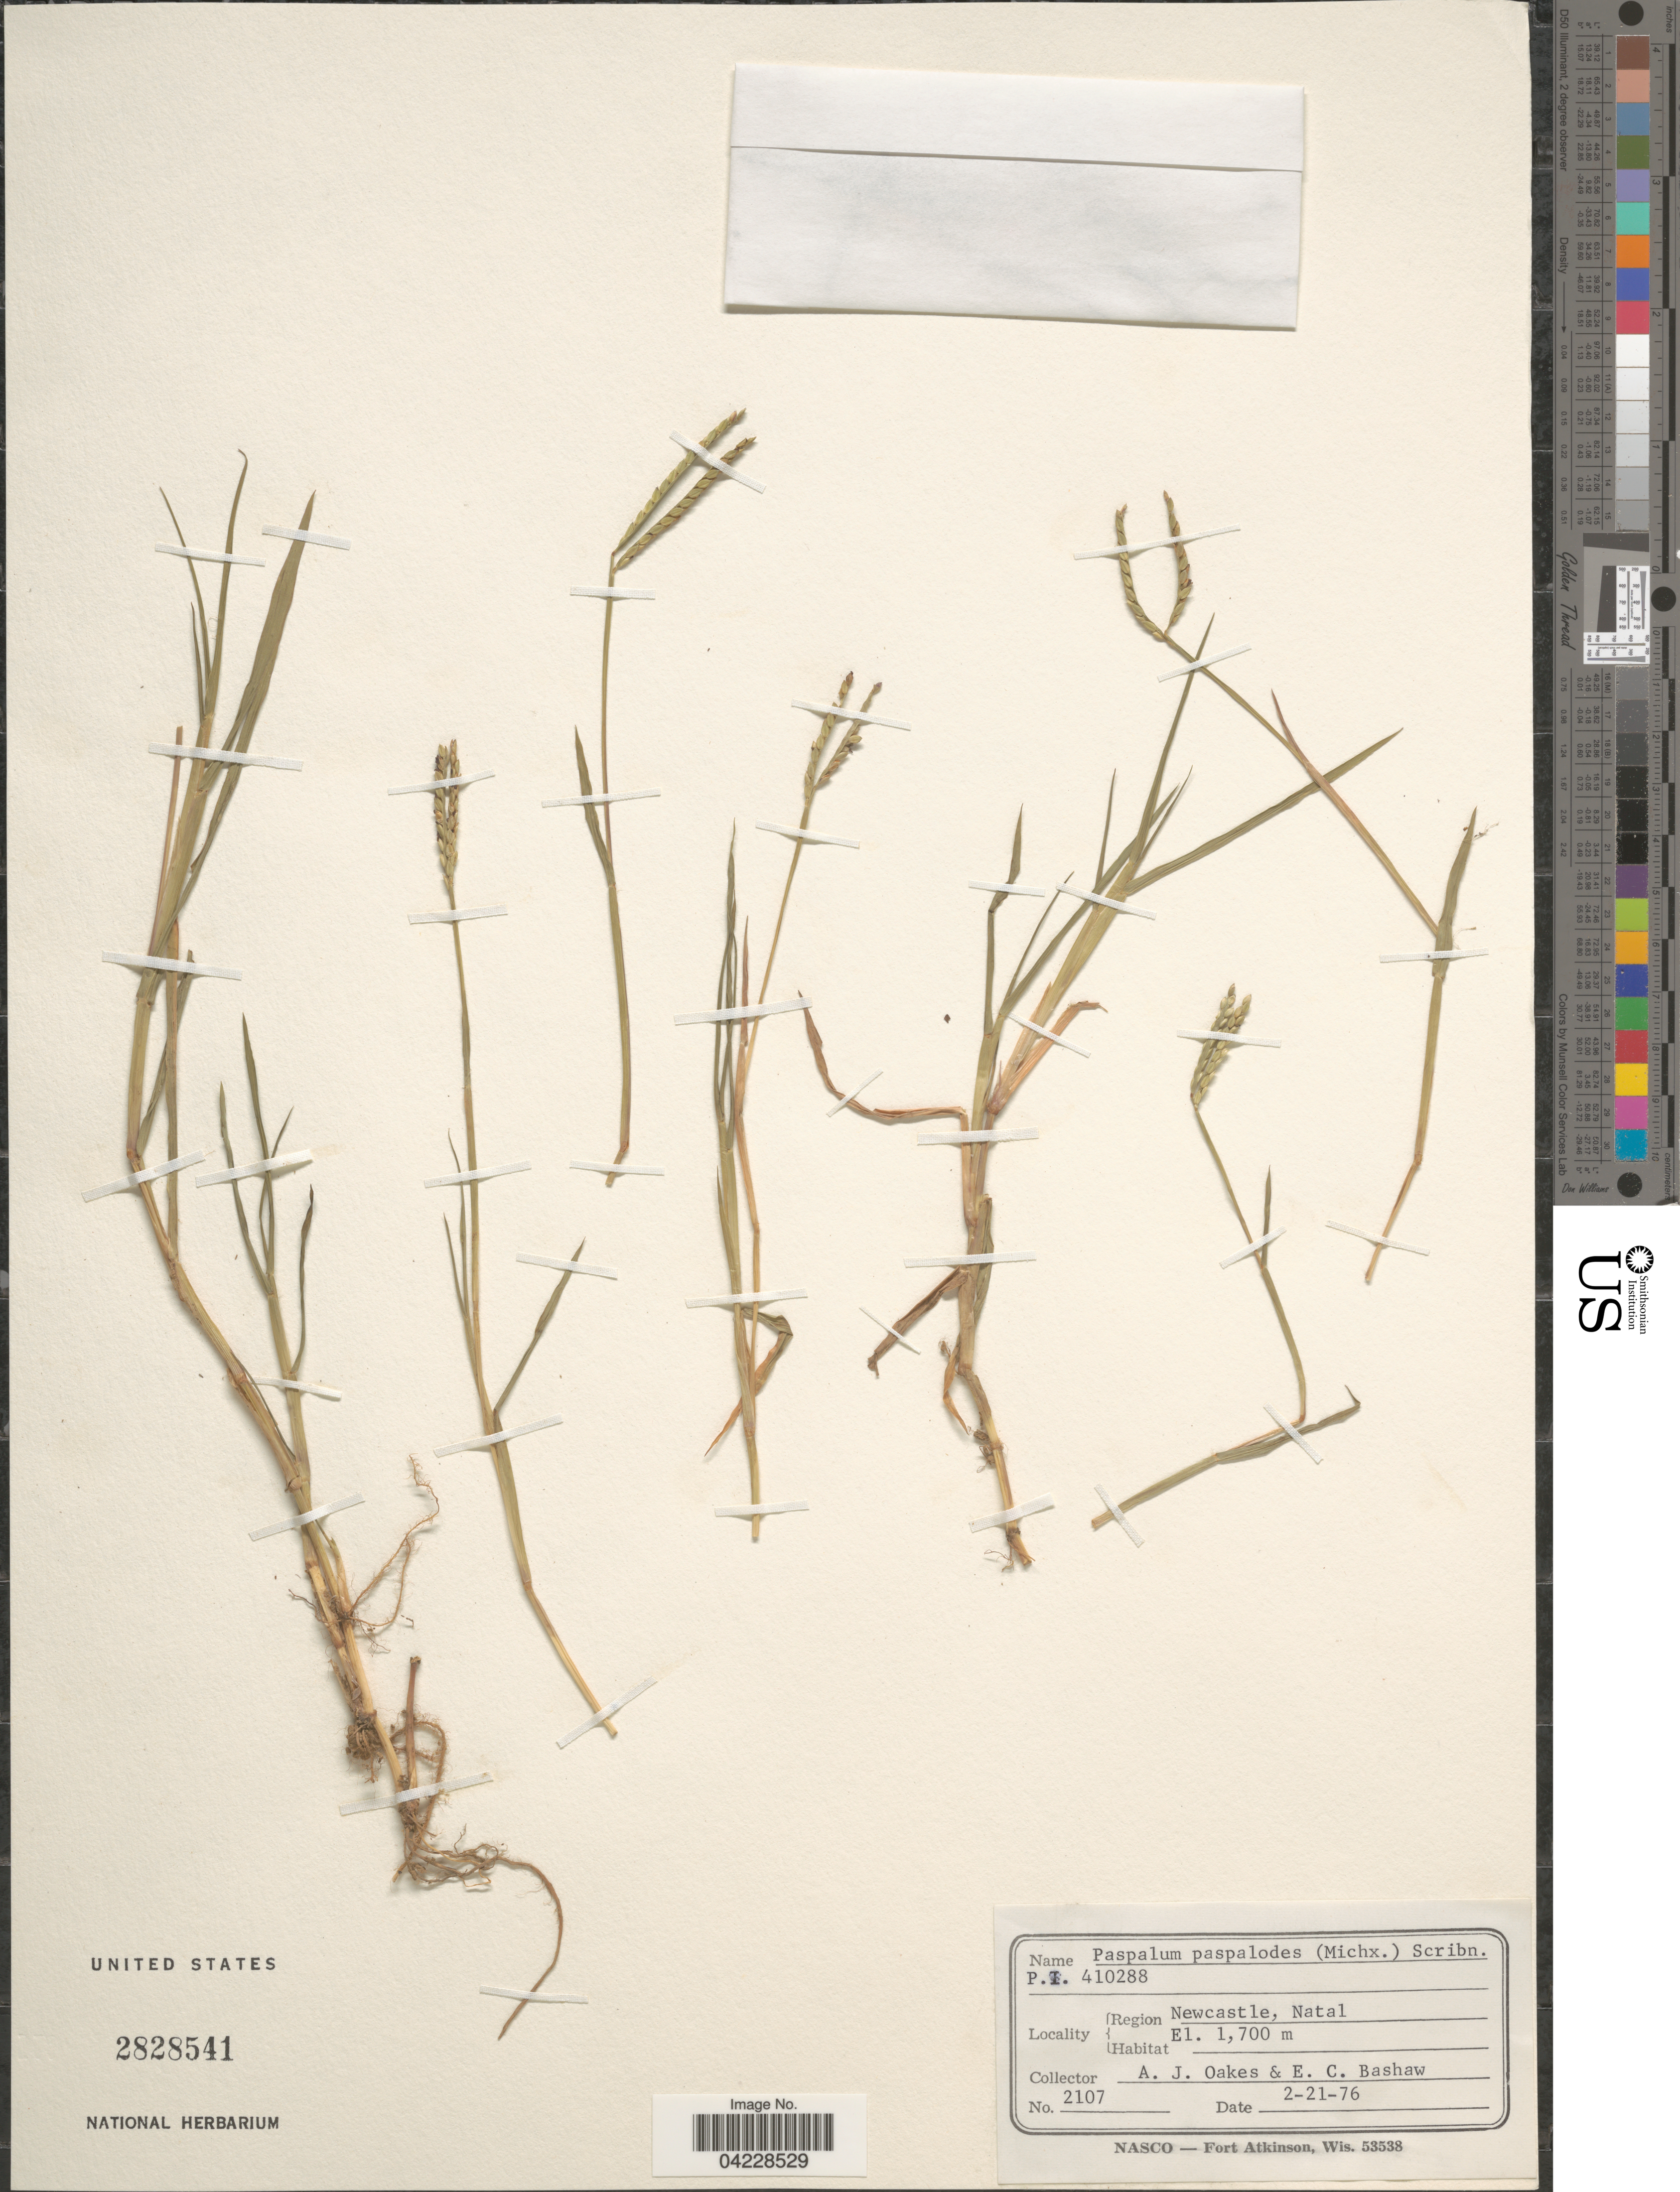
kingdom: Plantae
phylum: Tracheophyta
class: Liliopsida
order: Poales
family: Poaceae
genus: Paspalum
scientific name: Paspalum distichum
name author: L.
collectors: A. Oakes & E. Bashaw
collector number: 2107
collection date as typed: Transcribed d/m/y: 21/2/76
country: South Africa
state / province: KwaZulu-Natal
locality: Region Newcastle, Natal.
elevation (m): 1700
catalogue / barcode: US 2828541